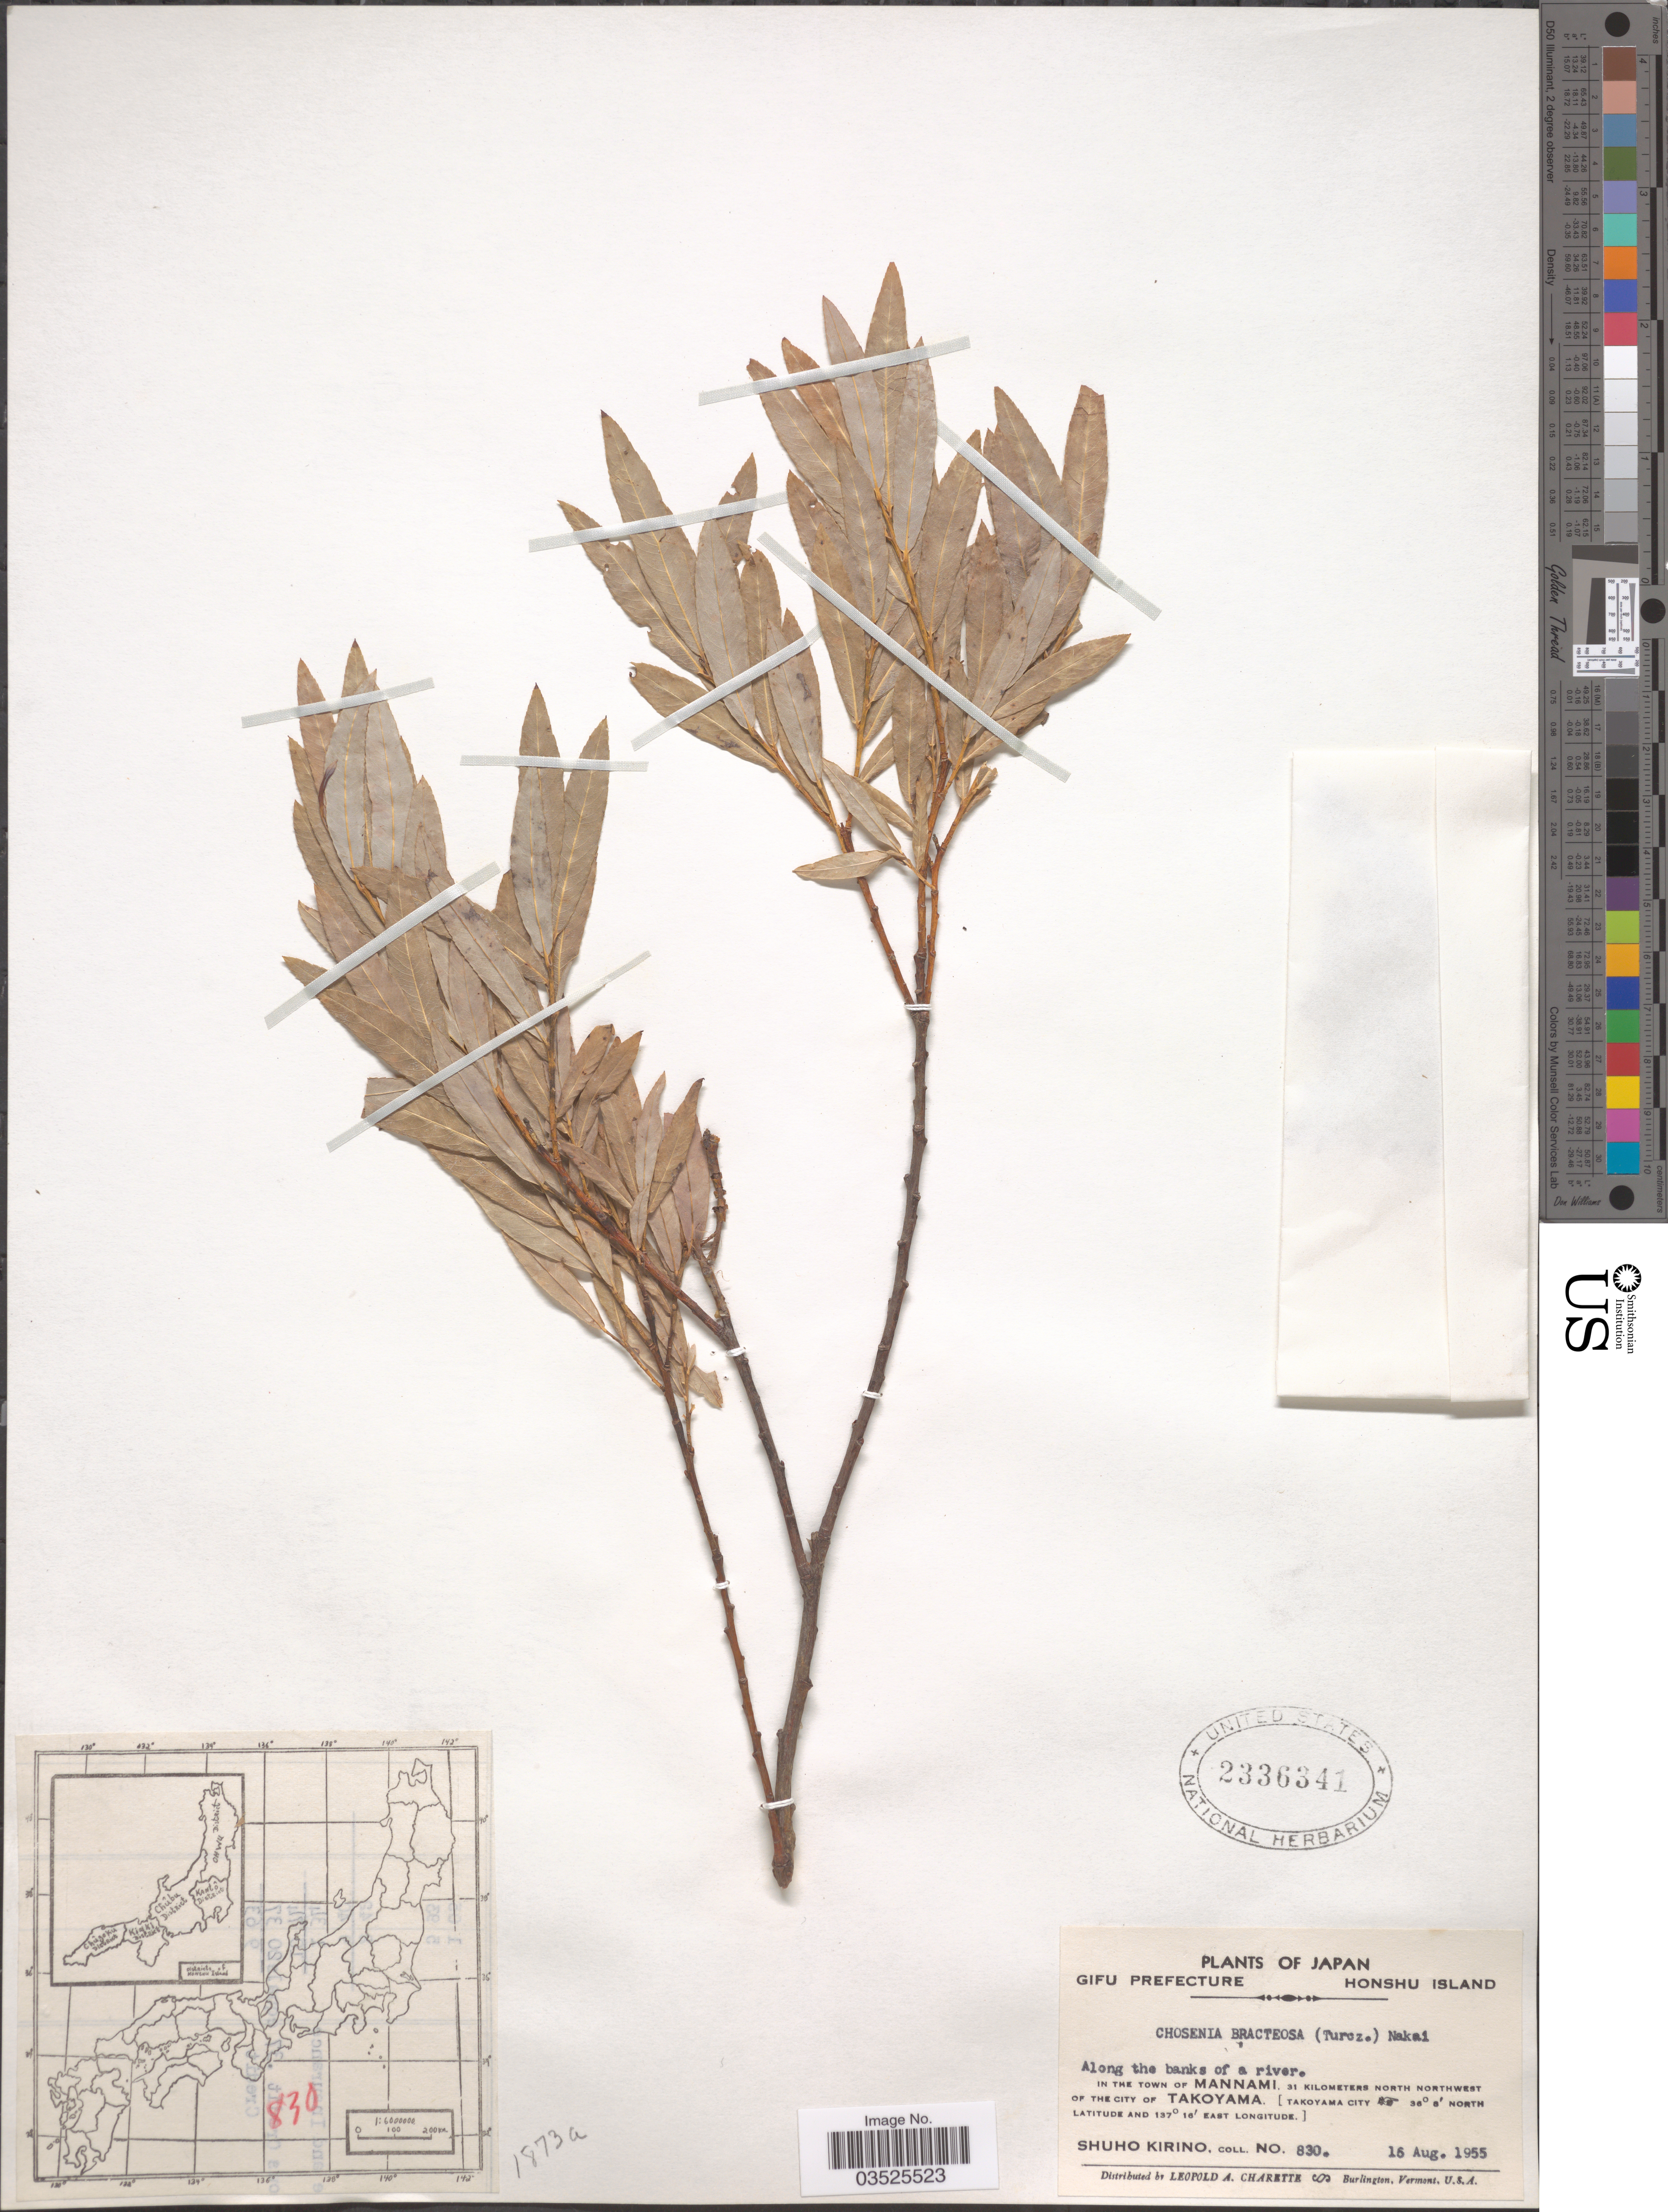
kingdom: Plantae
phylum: Tracheophyta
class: Magnoliopsida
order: Malpighiales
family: Salicaceae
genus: Chosenia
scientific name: Chosenia bracteosa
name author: (Turcz. ex Trautv.) Nakai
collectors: S. Kirino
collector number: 830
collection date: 1955-08-16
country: Japan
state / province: Gihu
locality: Gifu Prefecture. Honshu Island. In the town of Mannami, 31 kilometers north northwest of the city of Takoyama.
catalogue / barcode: US 2336341